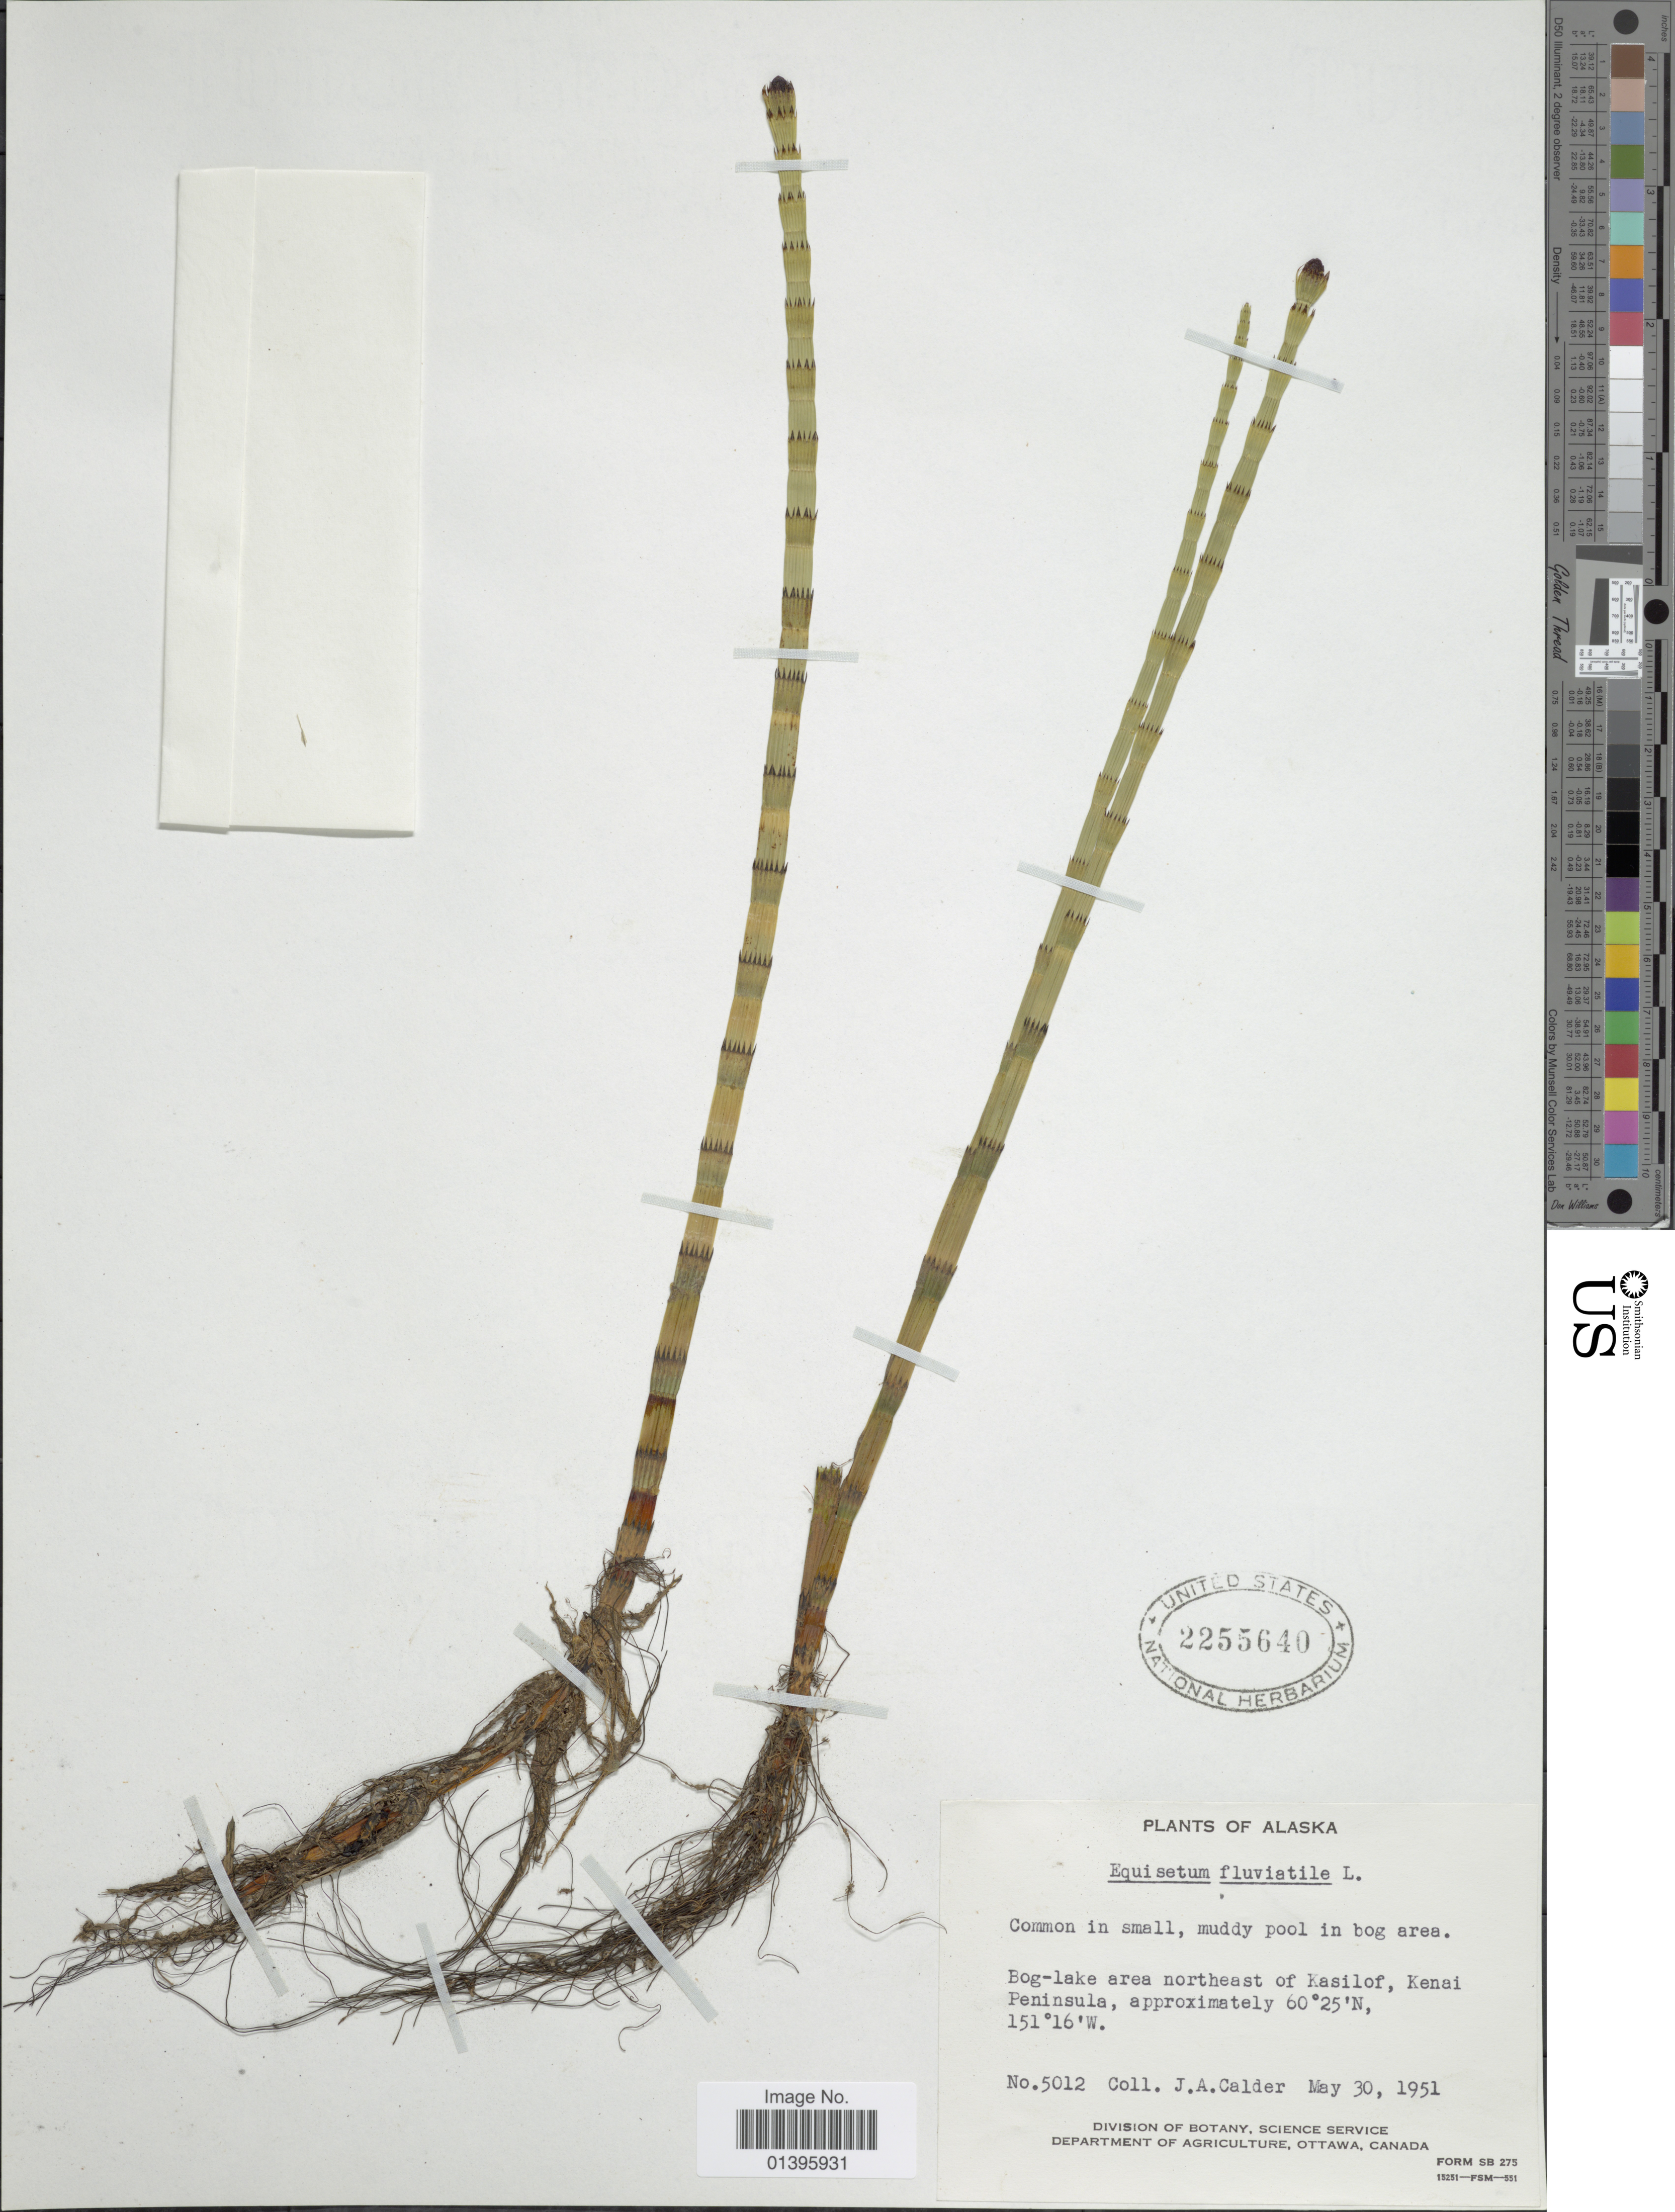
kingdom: Plantae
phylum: Tracheophyta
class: Polypodiopsida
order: Equisetales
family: Equisetaceae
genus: Equisetum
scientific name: Equisetum fluviatile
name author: L.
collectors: J. A. Calder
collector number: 5012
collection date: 1951-05-30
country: United States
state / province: Alaska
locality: Bog-lake area northeast of Kasilof, Kenai Peninsula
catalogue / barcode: US 2255640